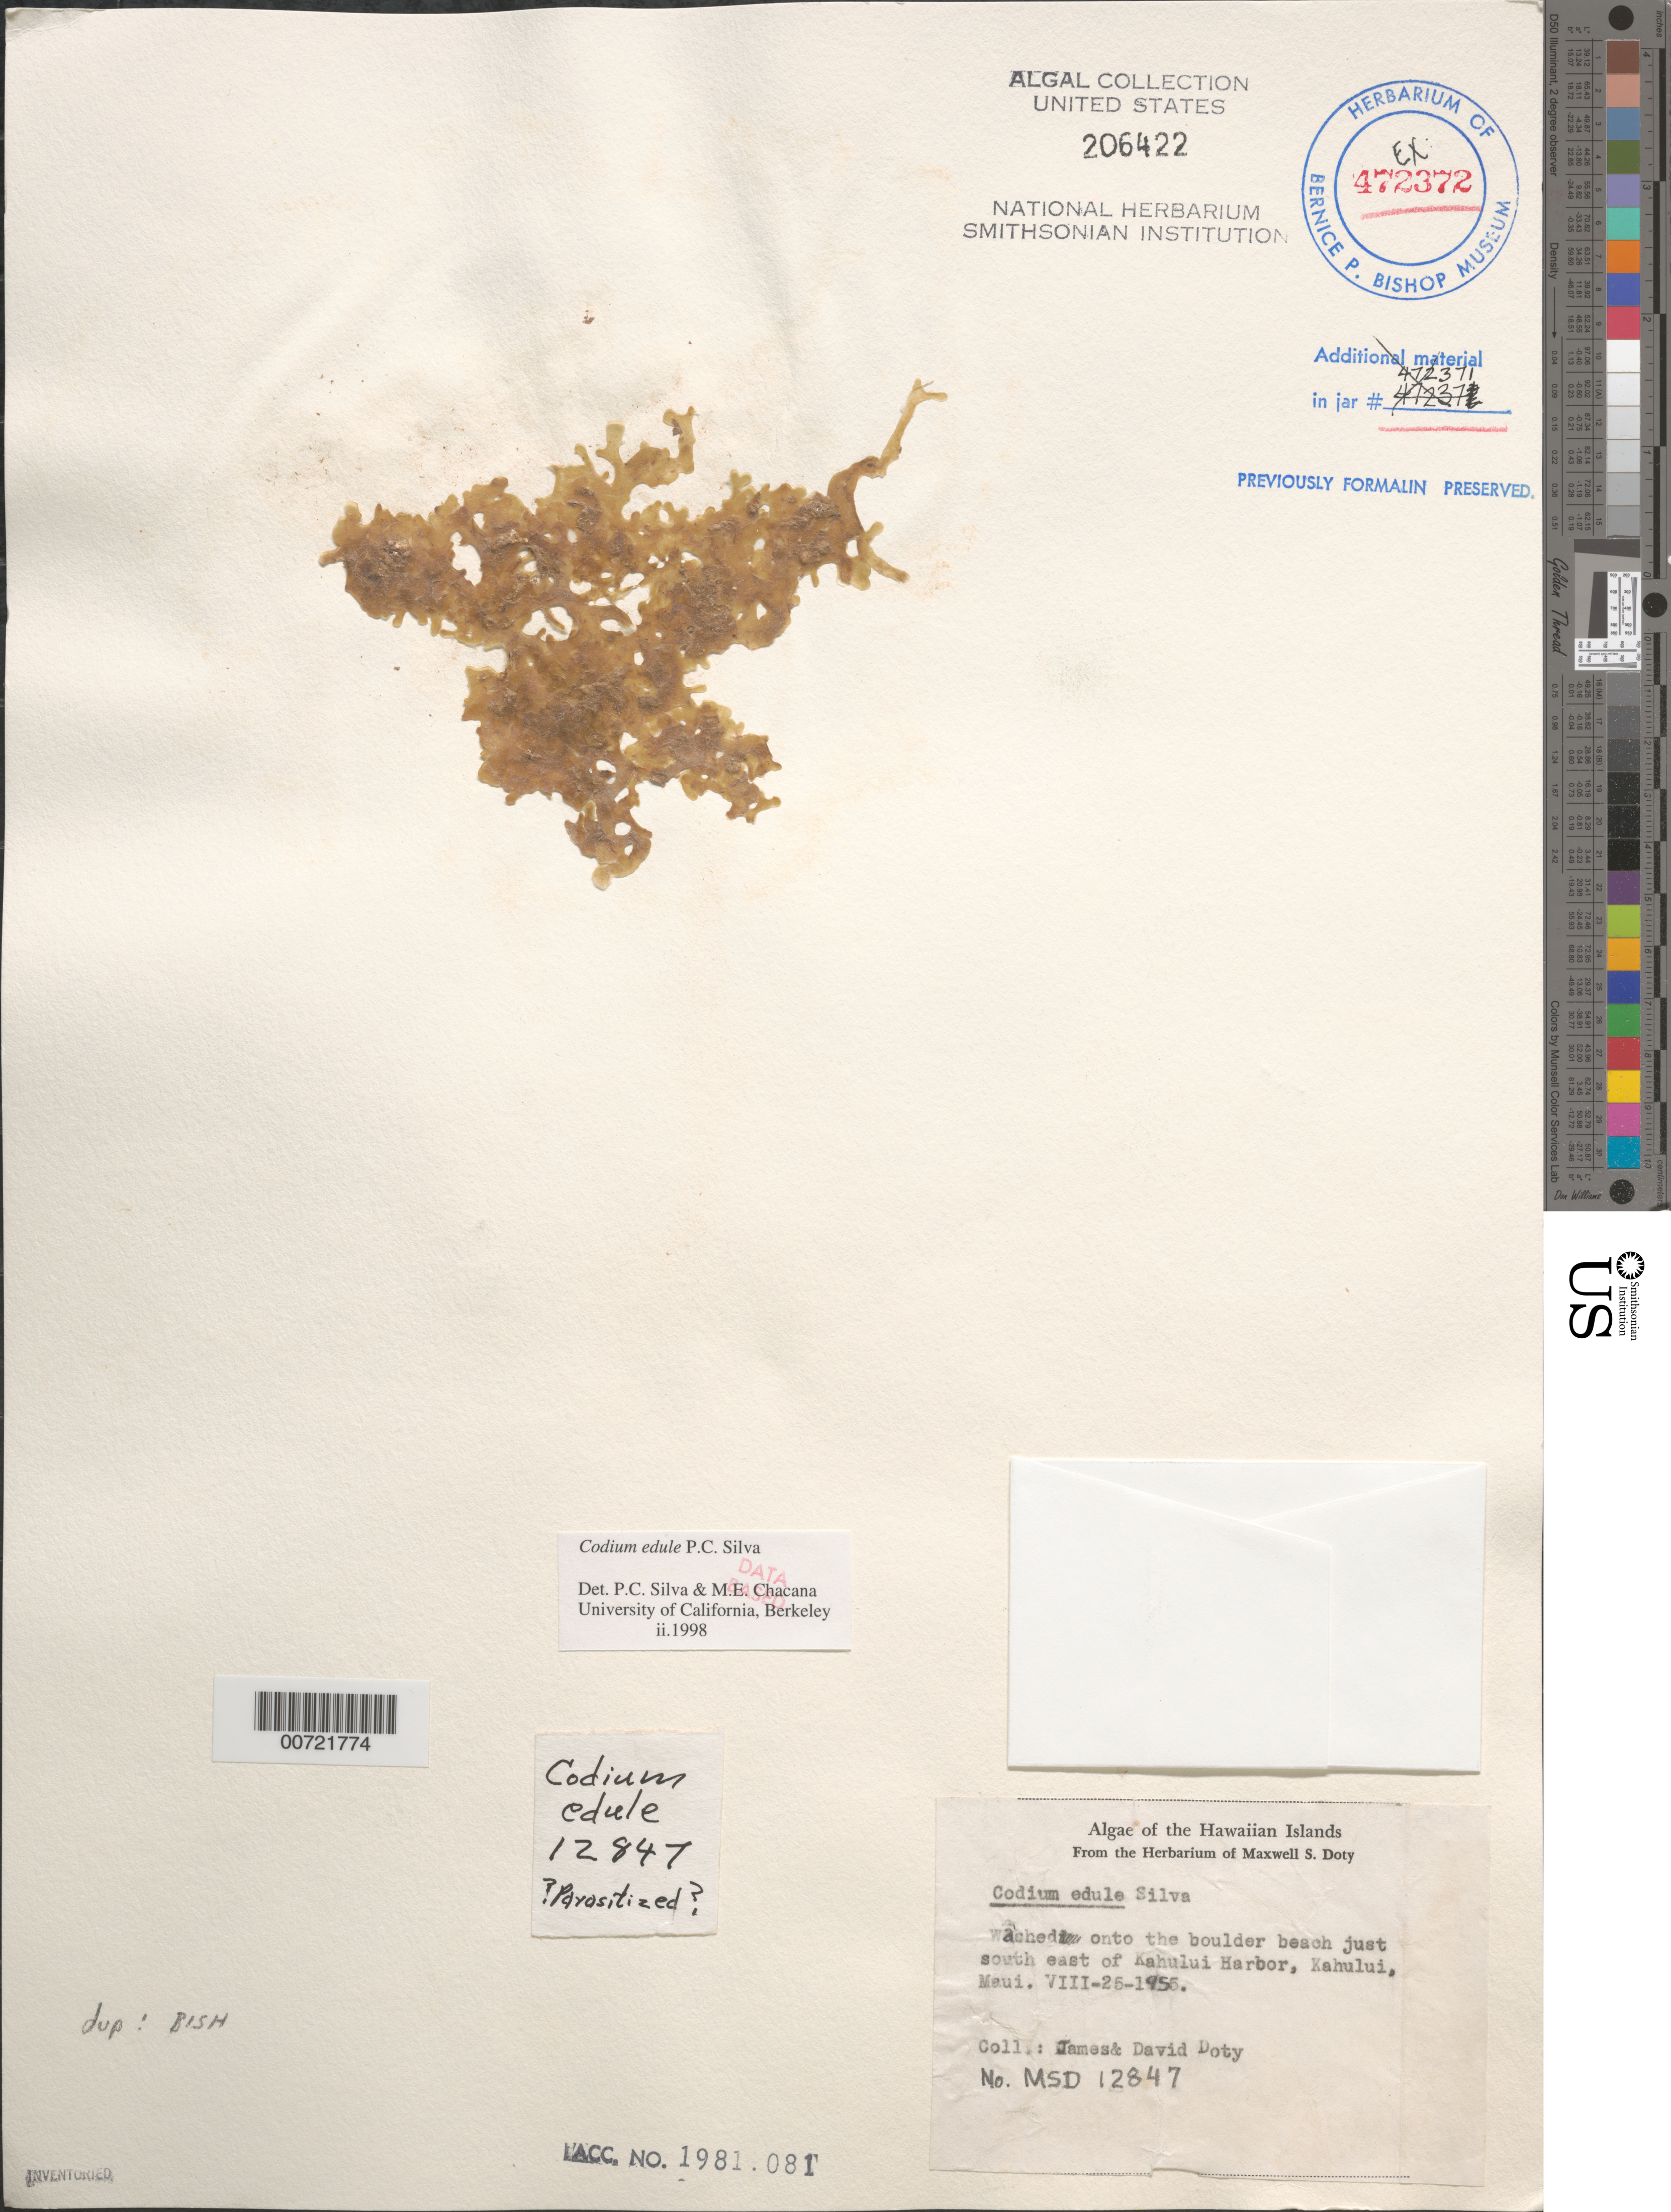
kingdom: Plantae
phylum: Chlorophyta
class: Ulvophyceae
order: Bryopsidales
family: Codiaceae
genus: Codium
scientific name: Codium edule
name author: P.C. Silva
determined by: Pedroche, F. F.; Silva, P. C.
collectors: J. Doty & D. Doty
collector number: MSD 12847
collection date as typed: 25 Aug 1955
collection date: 1955-08-25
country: United States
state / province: Hawaii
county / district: Maui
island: Maui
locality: Kahului, boulder beach just southeast of Kahului Harbor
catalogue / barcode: US 206422